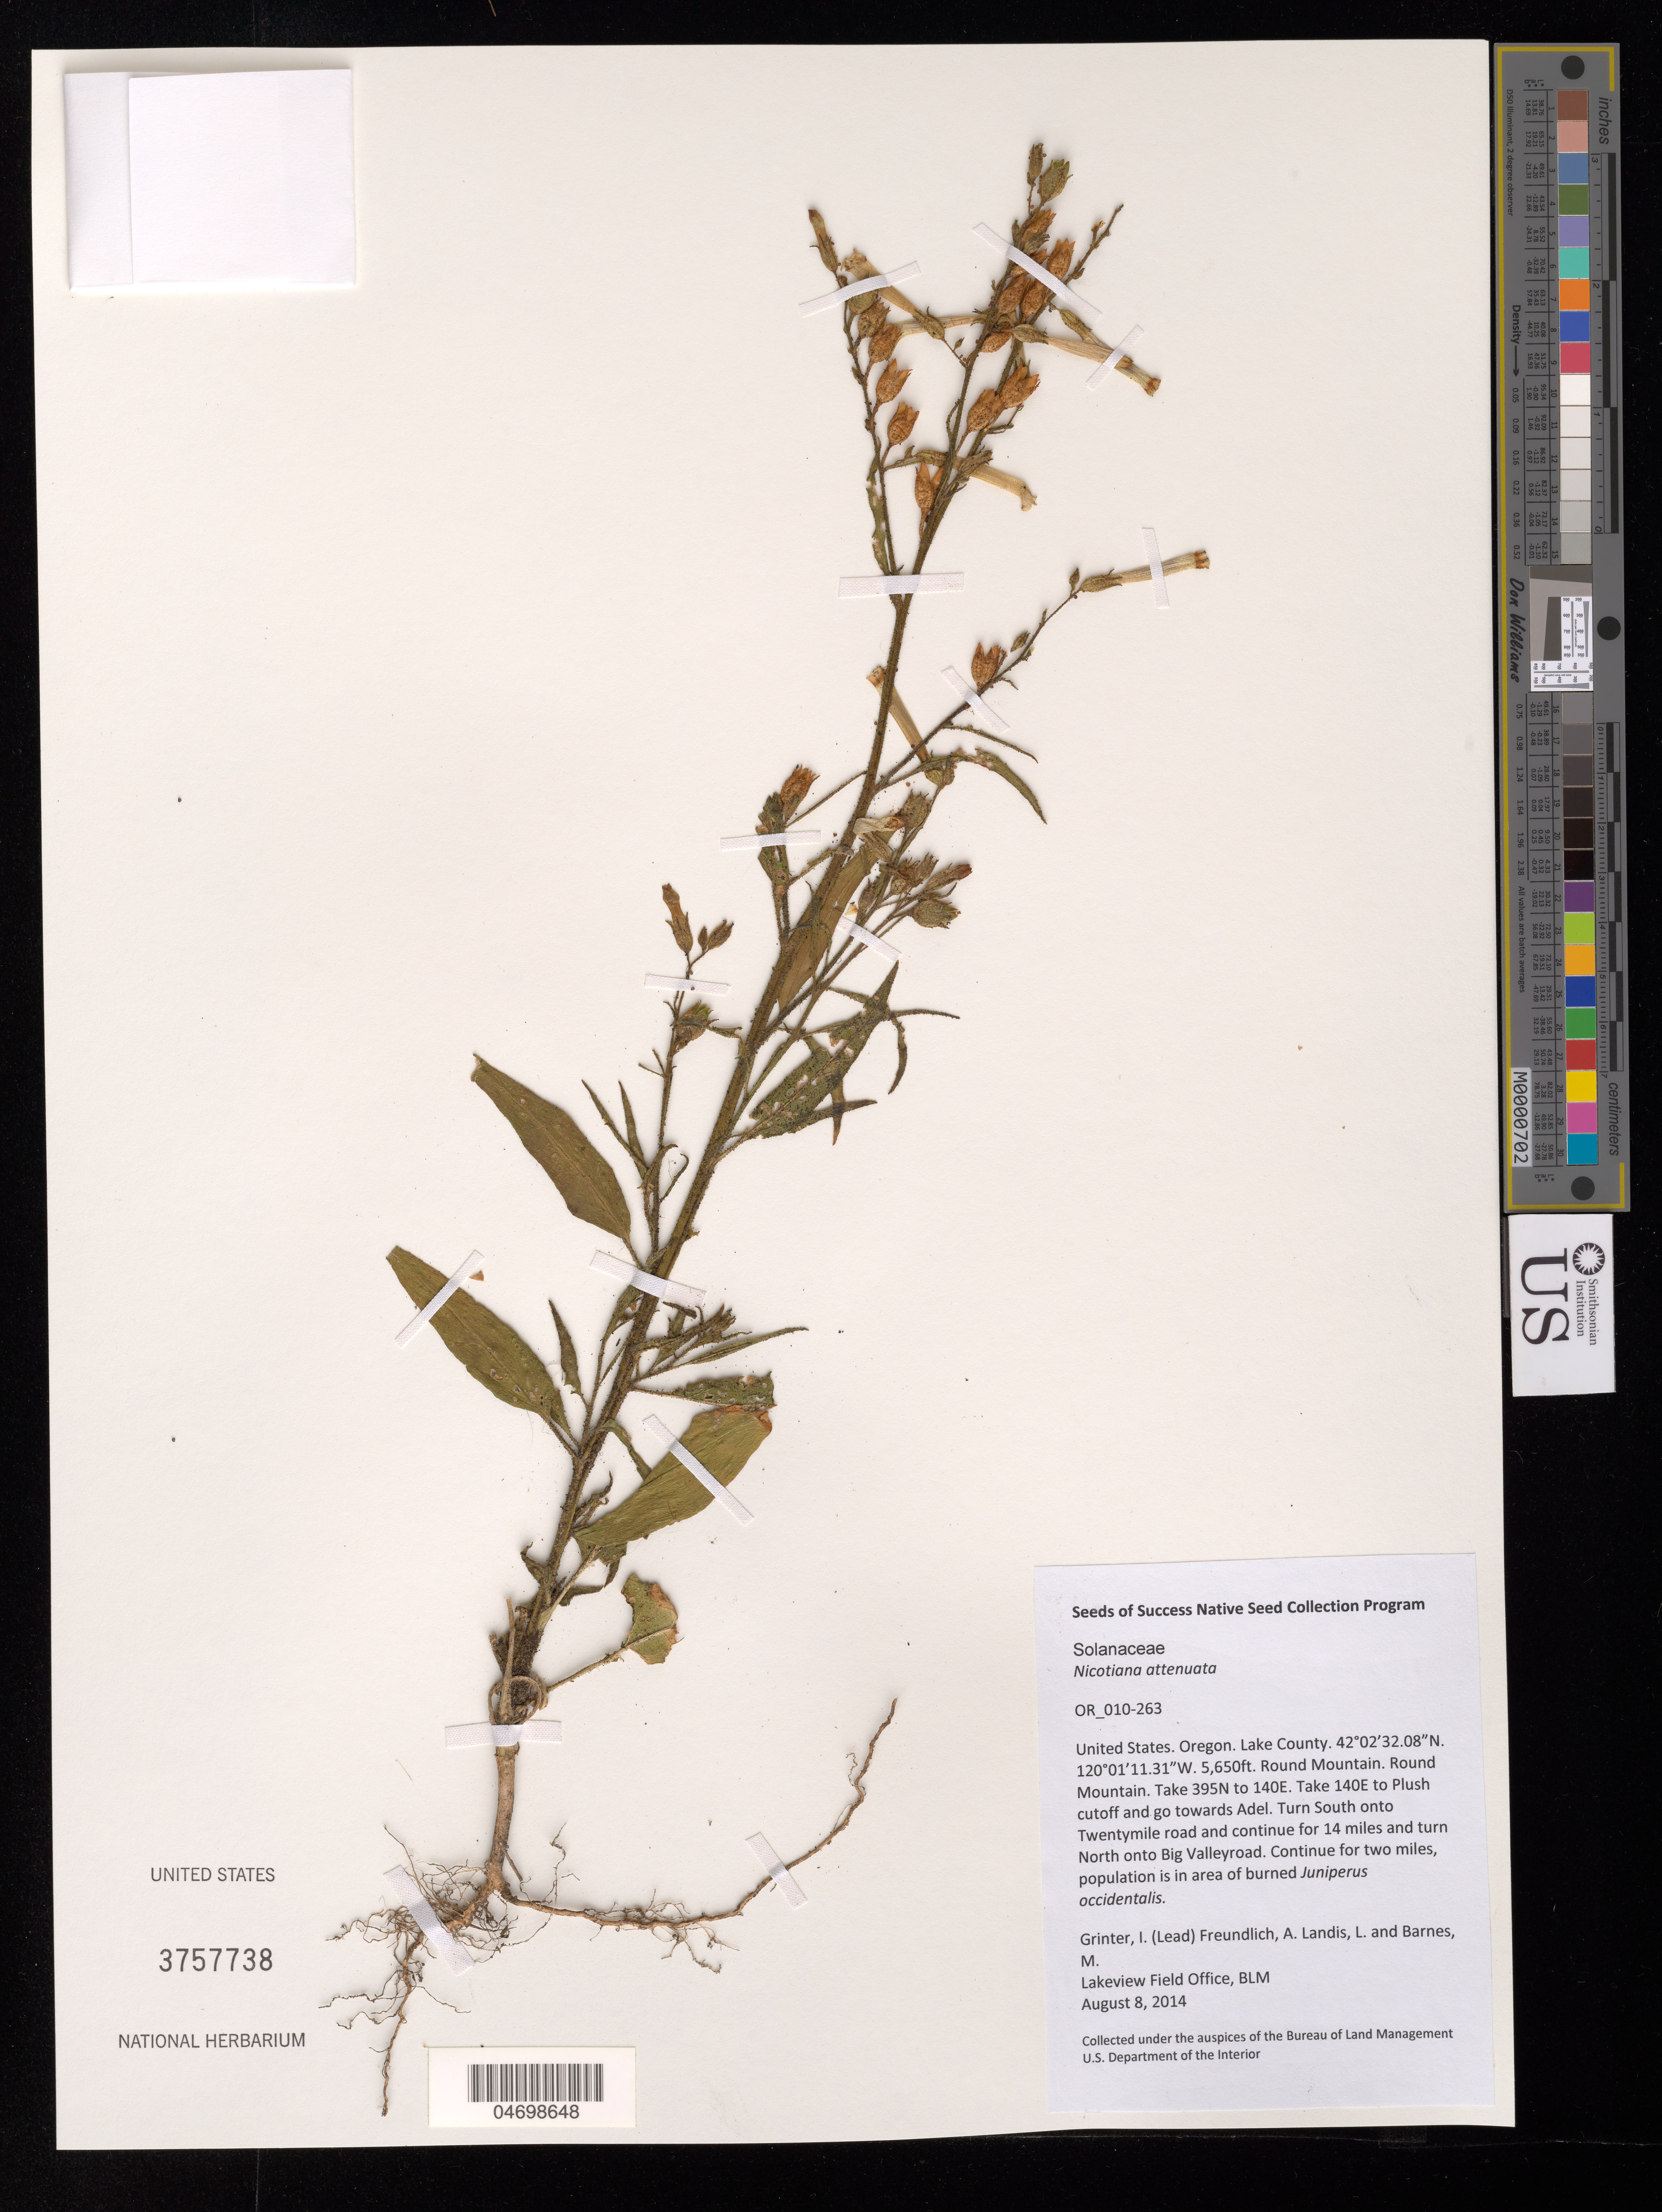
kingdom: Plantae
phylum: Tracheophyta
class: Magnoliopsida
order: Solanales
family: Solanaceae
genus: Nicotiana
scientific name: Nicotiana attenuata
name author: Torr. ex S. Watson in C. King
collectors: I. Grinter, A. Freundlich, L. Landis & M. Barnes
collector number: OR010-263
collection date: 2014-08-08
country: United States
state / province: Oregon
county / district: Lake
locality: Round Mountain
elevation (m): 1722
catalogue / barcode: US 3757738